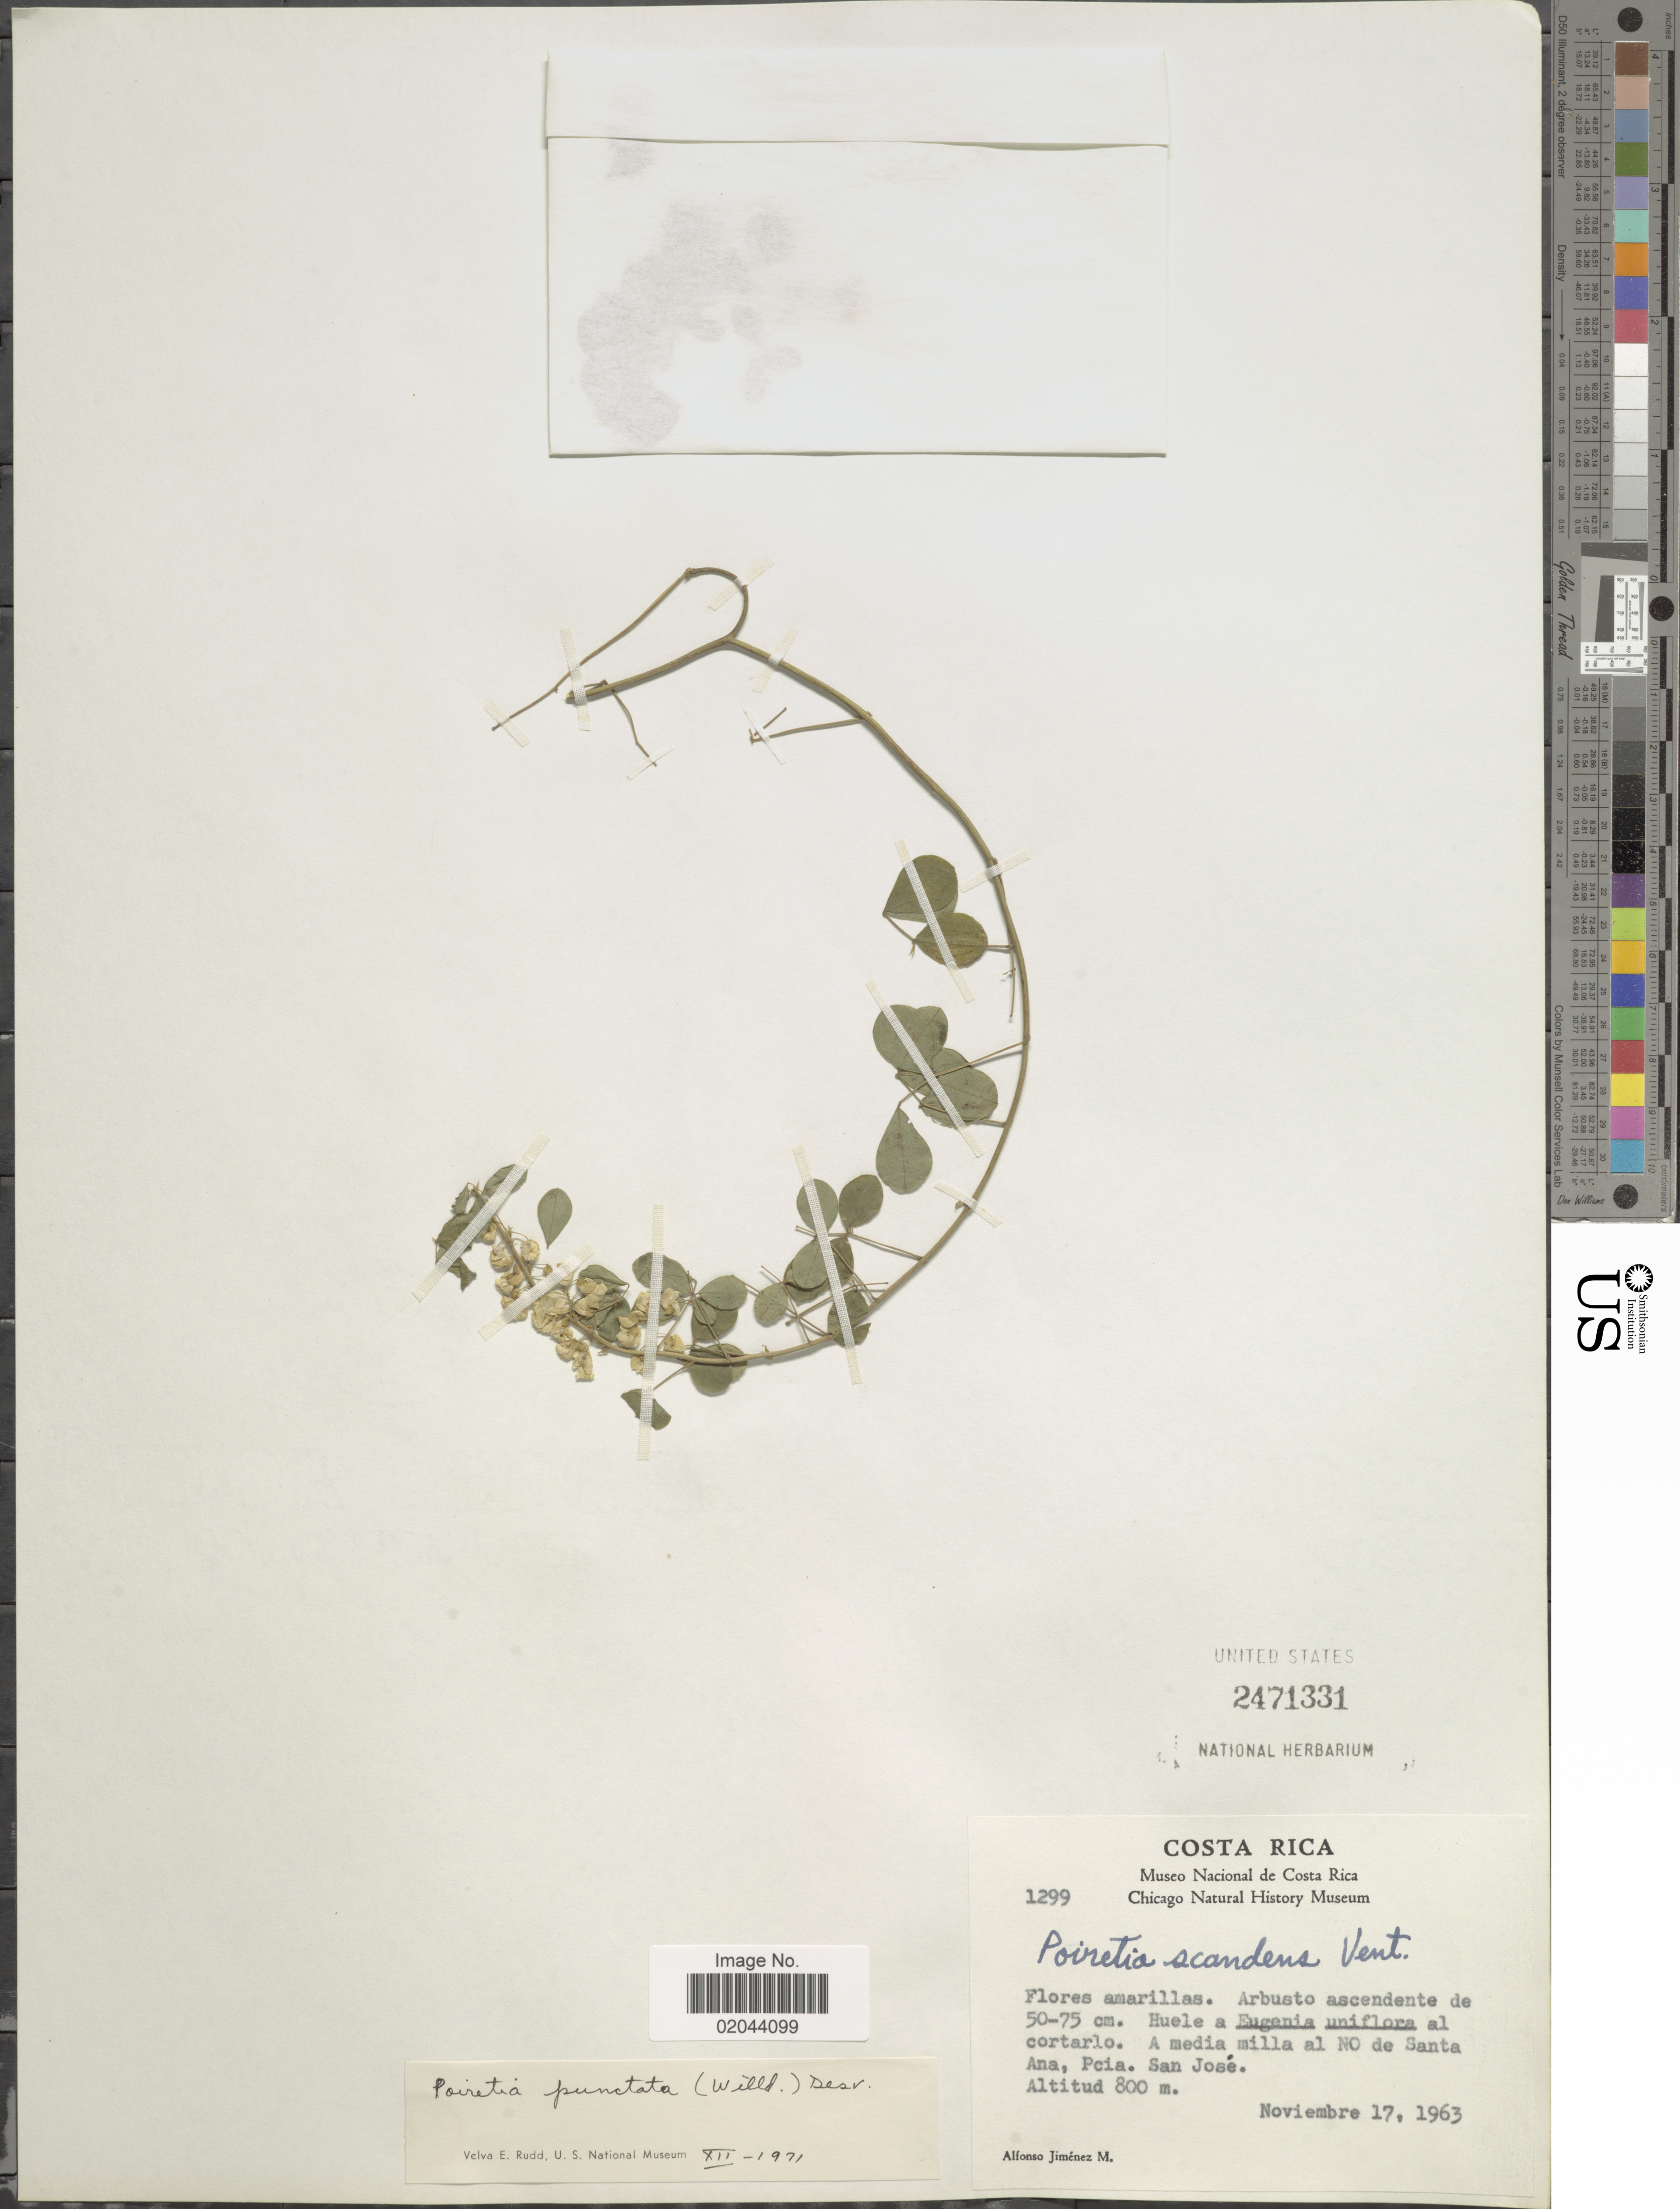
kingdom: Plantae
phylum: Tracheophyta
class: Magnoliopsida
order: Fabales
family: Fabaceae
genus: Poiretia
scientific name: Poiretia scandens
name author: Vent.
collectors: A. Jimenez M.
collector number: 1299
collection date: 1963-11-17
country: Costa Rica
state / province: San José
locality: A media milla al NO de Santa Ana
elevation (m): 800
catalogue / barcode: US 2471331